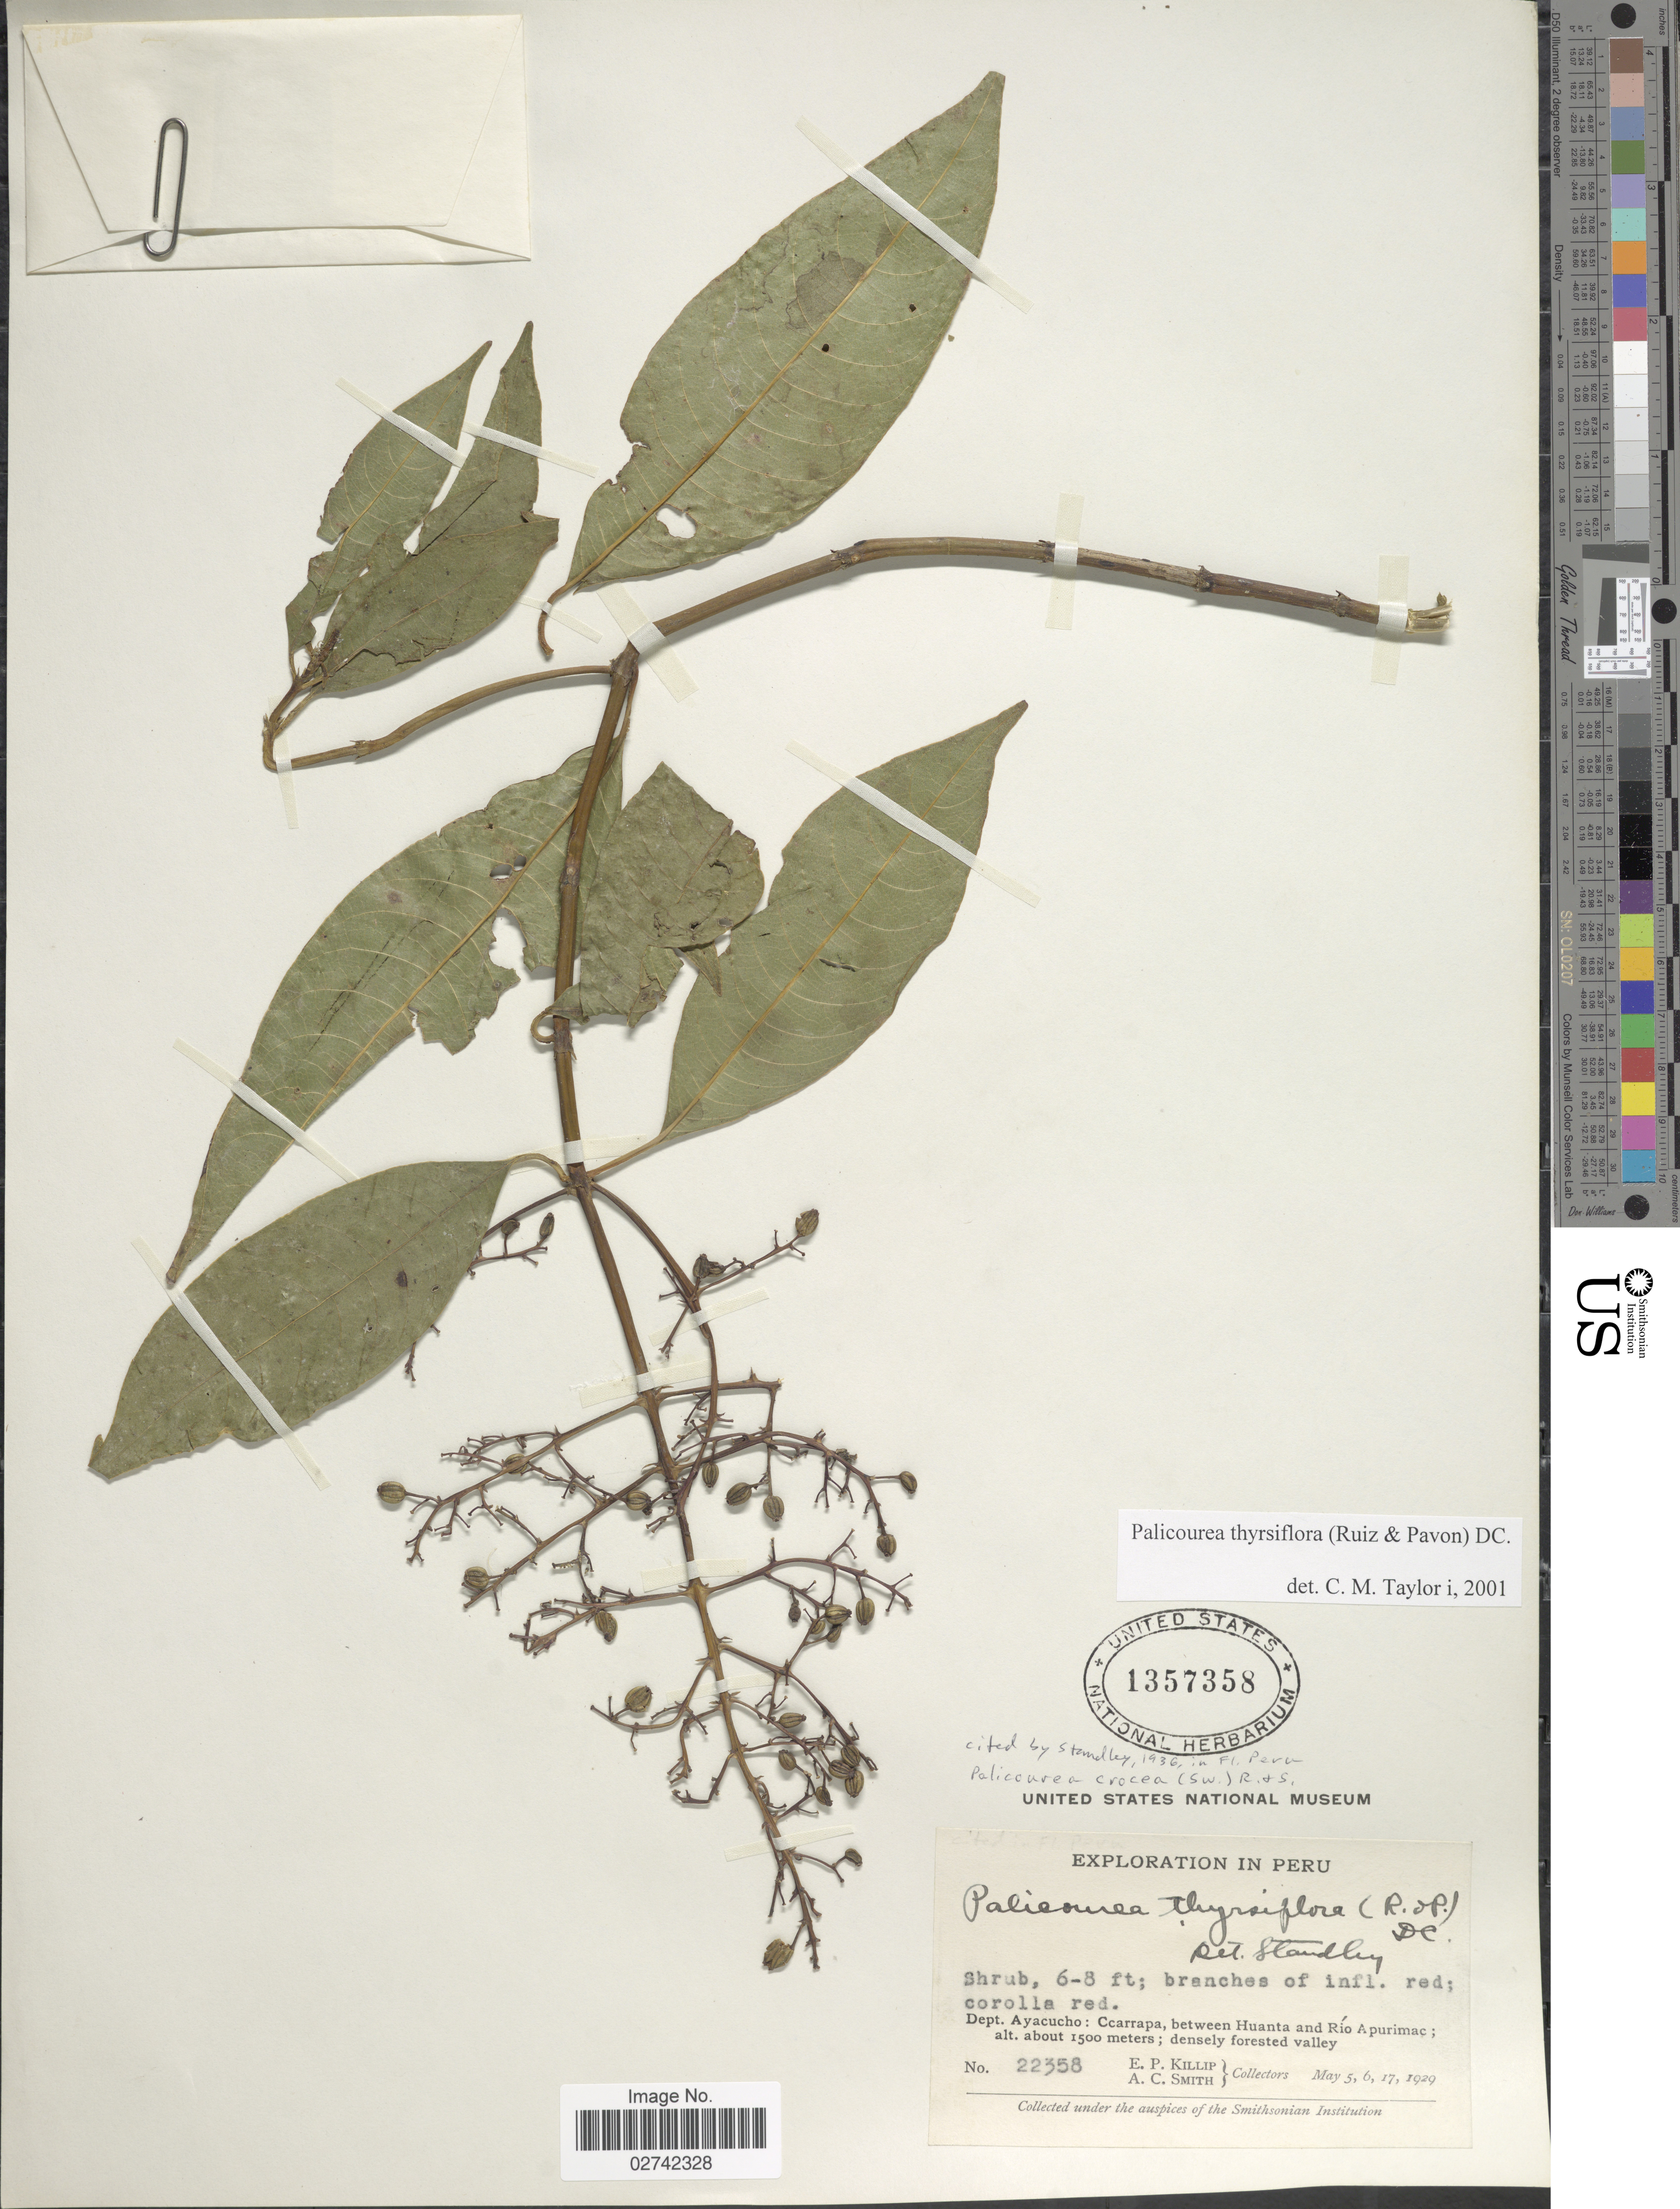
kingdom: Plantae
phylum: Tracheophyta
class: Magnoliopsida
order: Gentianales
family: Rubiaceae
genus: Palicourea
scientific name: Palicourea thyrsiflora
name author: (Ruiz & Pav.) DC.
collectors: E. P. Killip & A. C. Smith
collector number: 22358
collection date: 1929-05-05/1929-05-17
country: Peru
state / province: Ayacucho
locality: Ccarrapa, between Huanta and Rio Apurimac.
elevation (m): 1500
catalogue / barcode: US 1357358